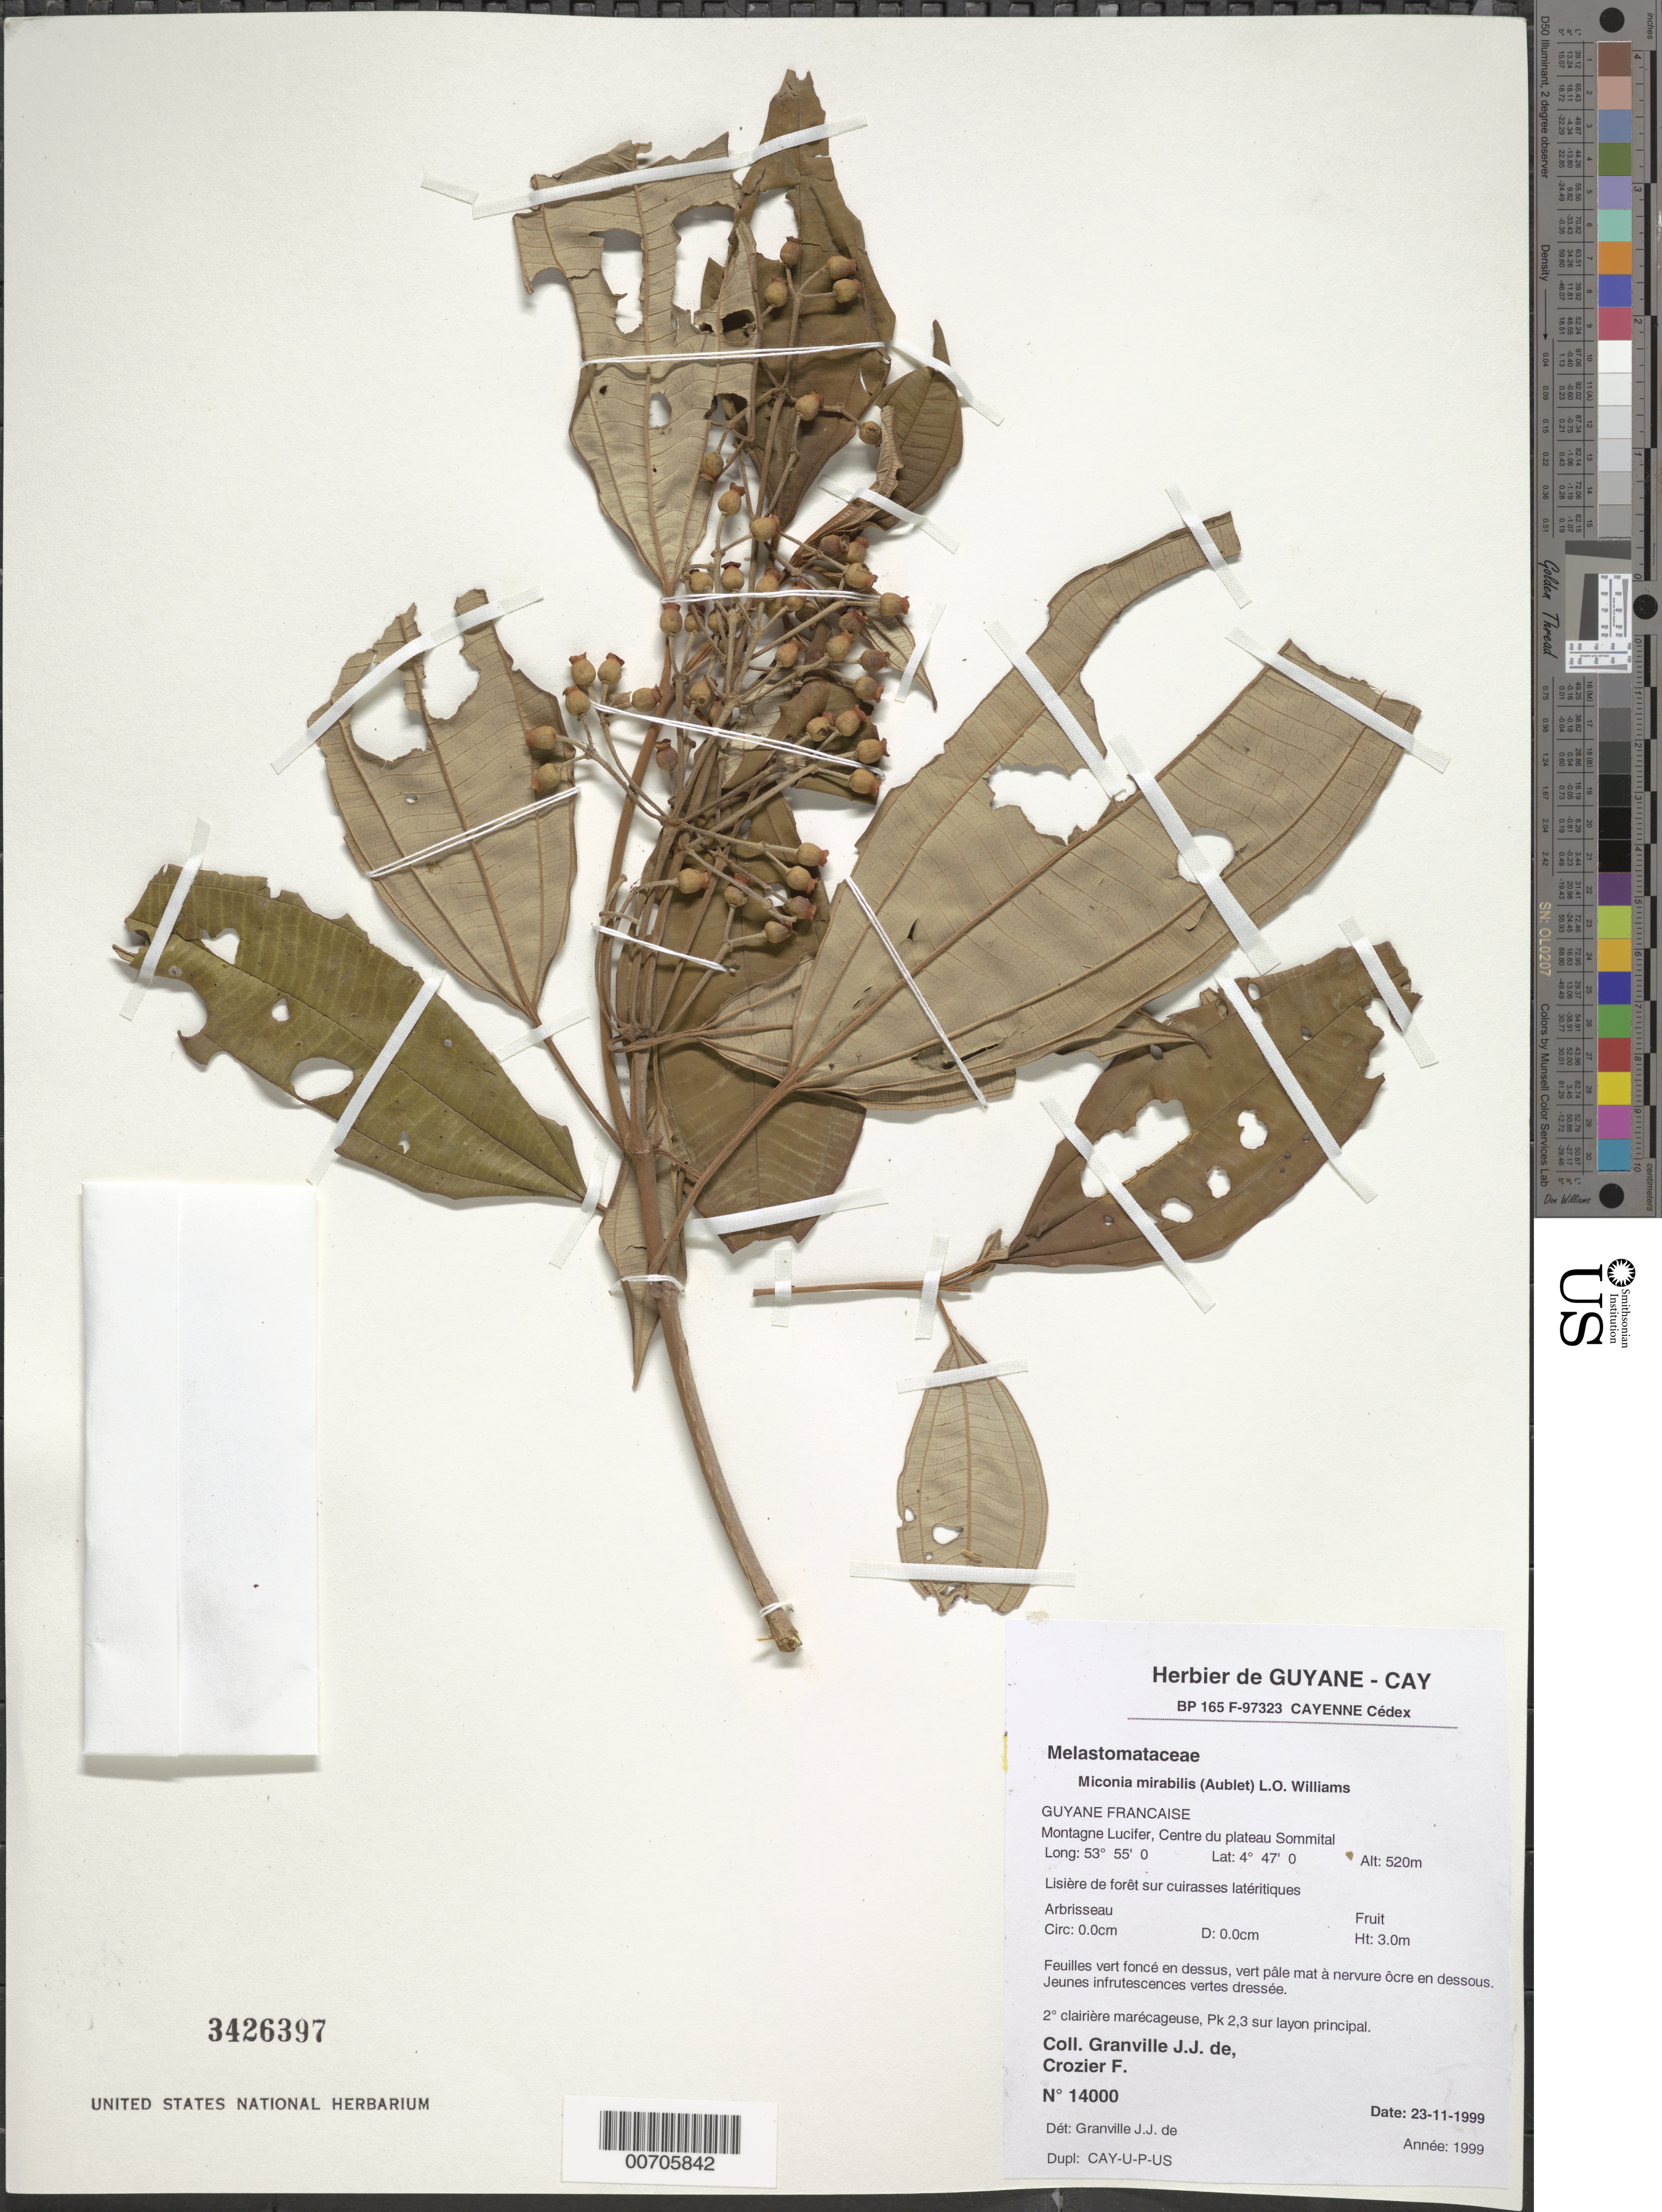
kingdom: Plantae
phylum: Tracheophyta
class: Magnoliopsida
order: Myrtales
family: Melastomataceae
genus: Miconia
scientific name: Miconia mirabilis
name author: (Aubl.) L.O. Williams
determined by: Granville, J. J. de, (CAY), Institut de Recherche pour le Developpement (IRD) (FRENCH GUIANA)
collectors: J.-J. de Granville & F. Crozier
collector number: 14000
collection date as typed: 23-Nov-99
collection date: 1999-11-23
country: French Guiana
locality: Montagne Lucifer, centre du plateau Sommital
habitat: Lisière de forest sur cuirasses latéritiques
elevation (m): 520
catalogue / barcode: US 3426397